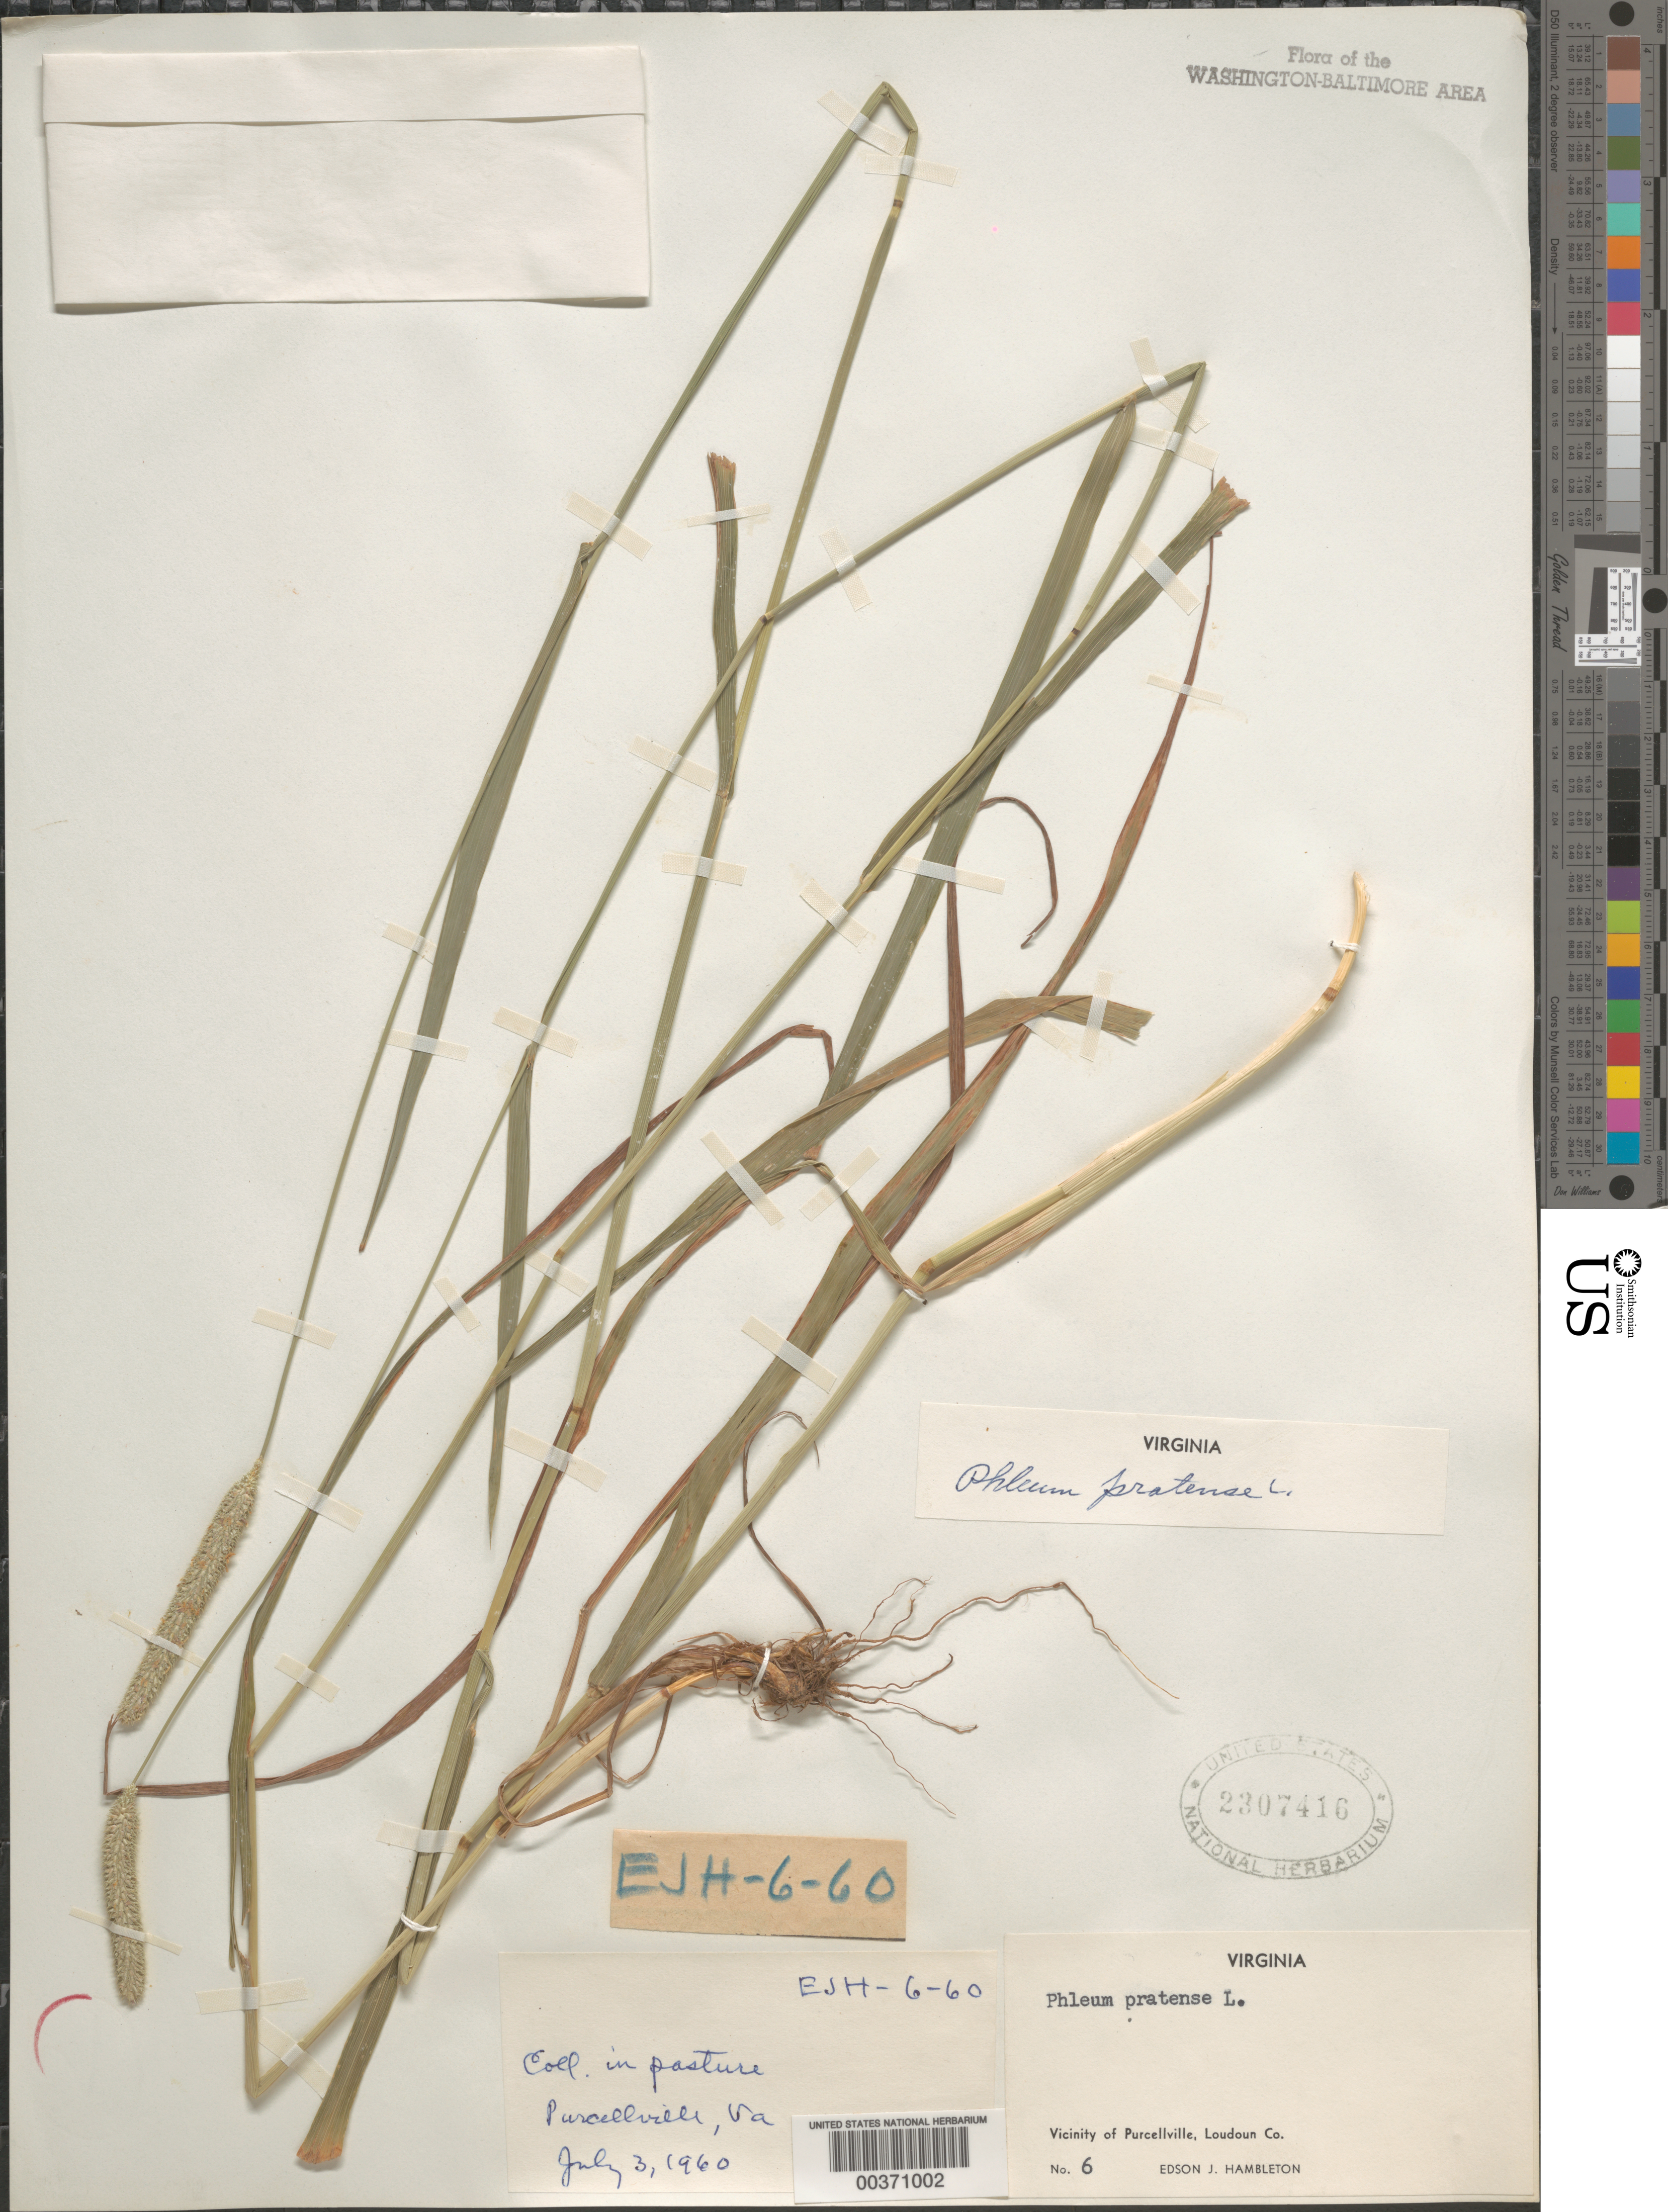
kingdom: Plantae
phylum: Tracheophyta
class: Liliopsida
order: Poales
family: Poaceae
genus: Phleum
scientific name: Phleum pratense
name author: L.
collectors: E. Hambleton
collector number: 6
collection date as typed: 03 Jul 1960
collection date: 1960-07-03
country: United States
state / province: Virginia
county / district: Loudoun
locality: Purcellville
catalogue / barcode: US 2307416